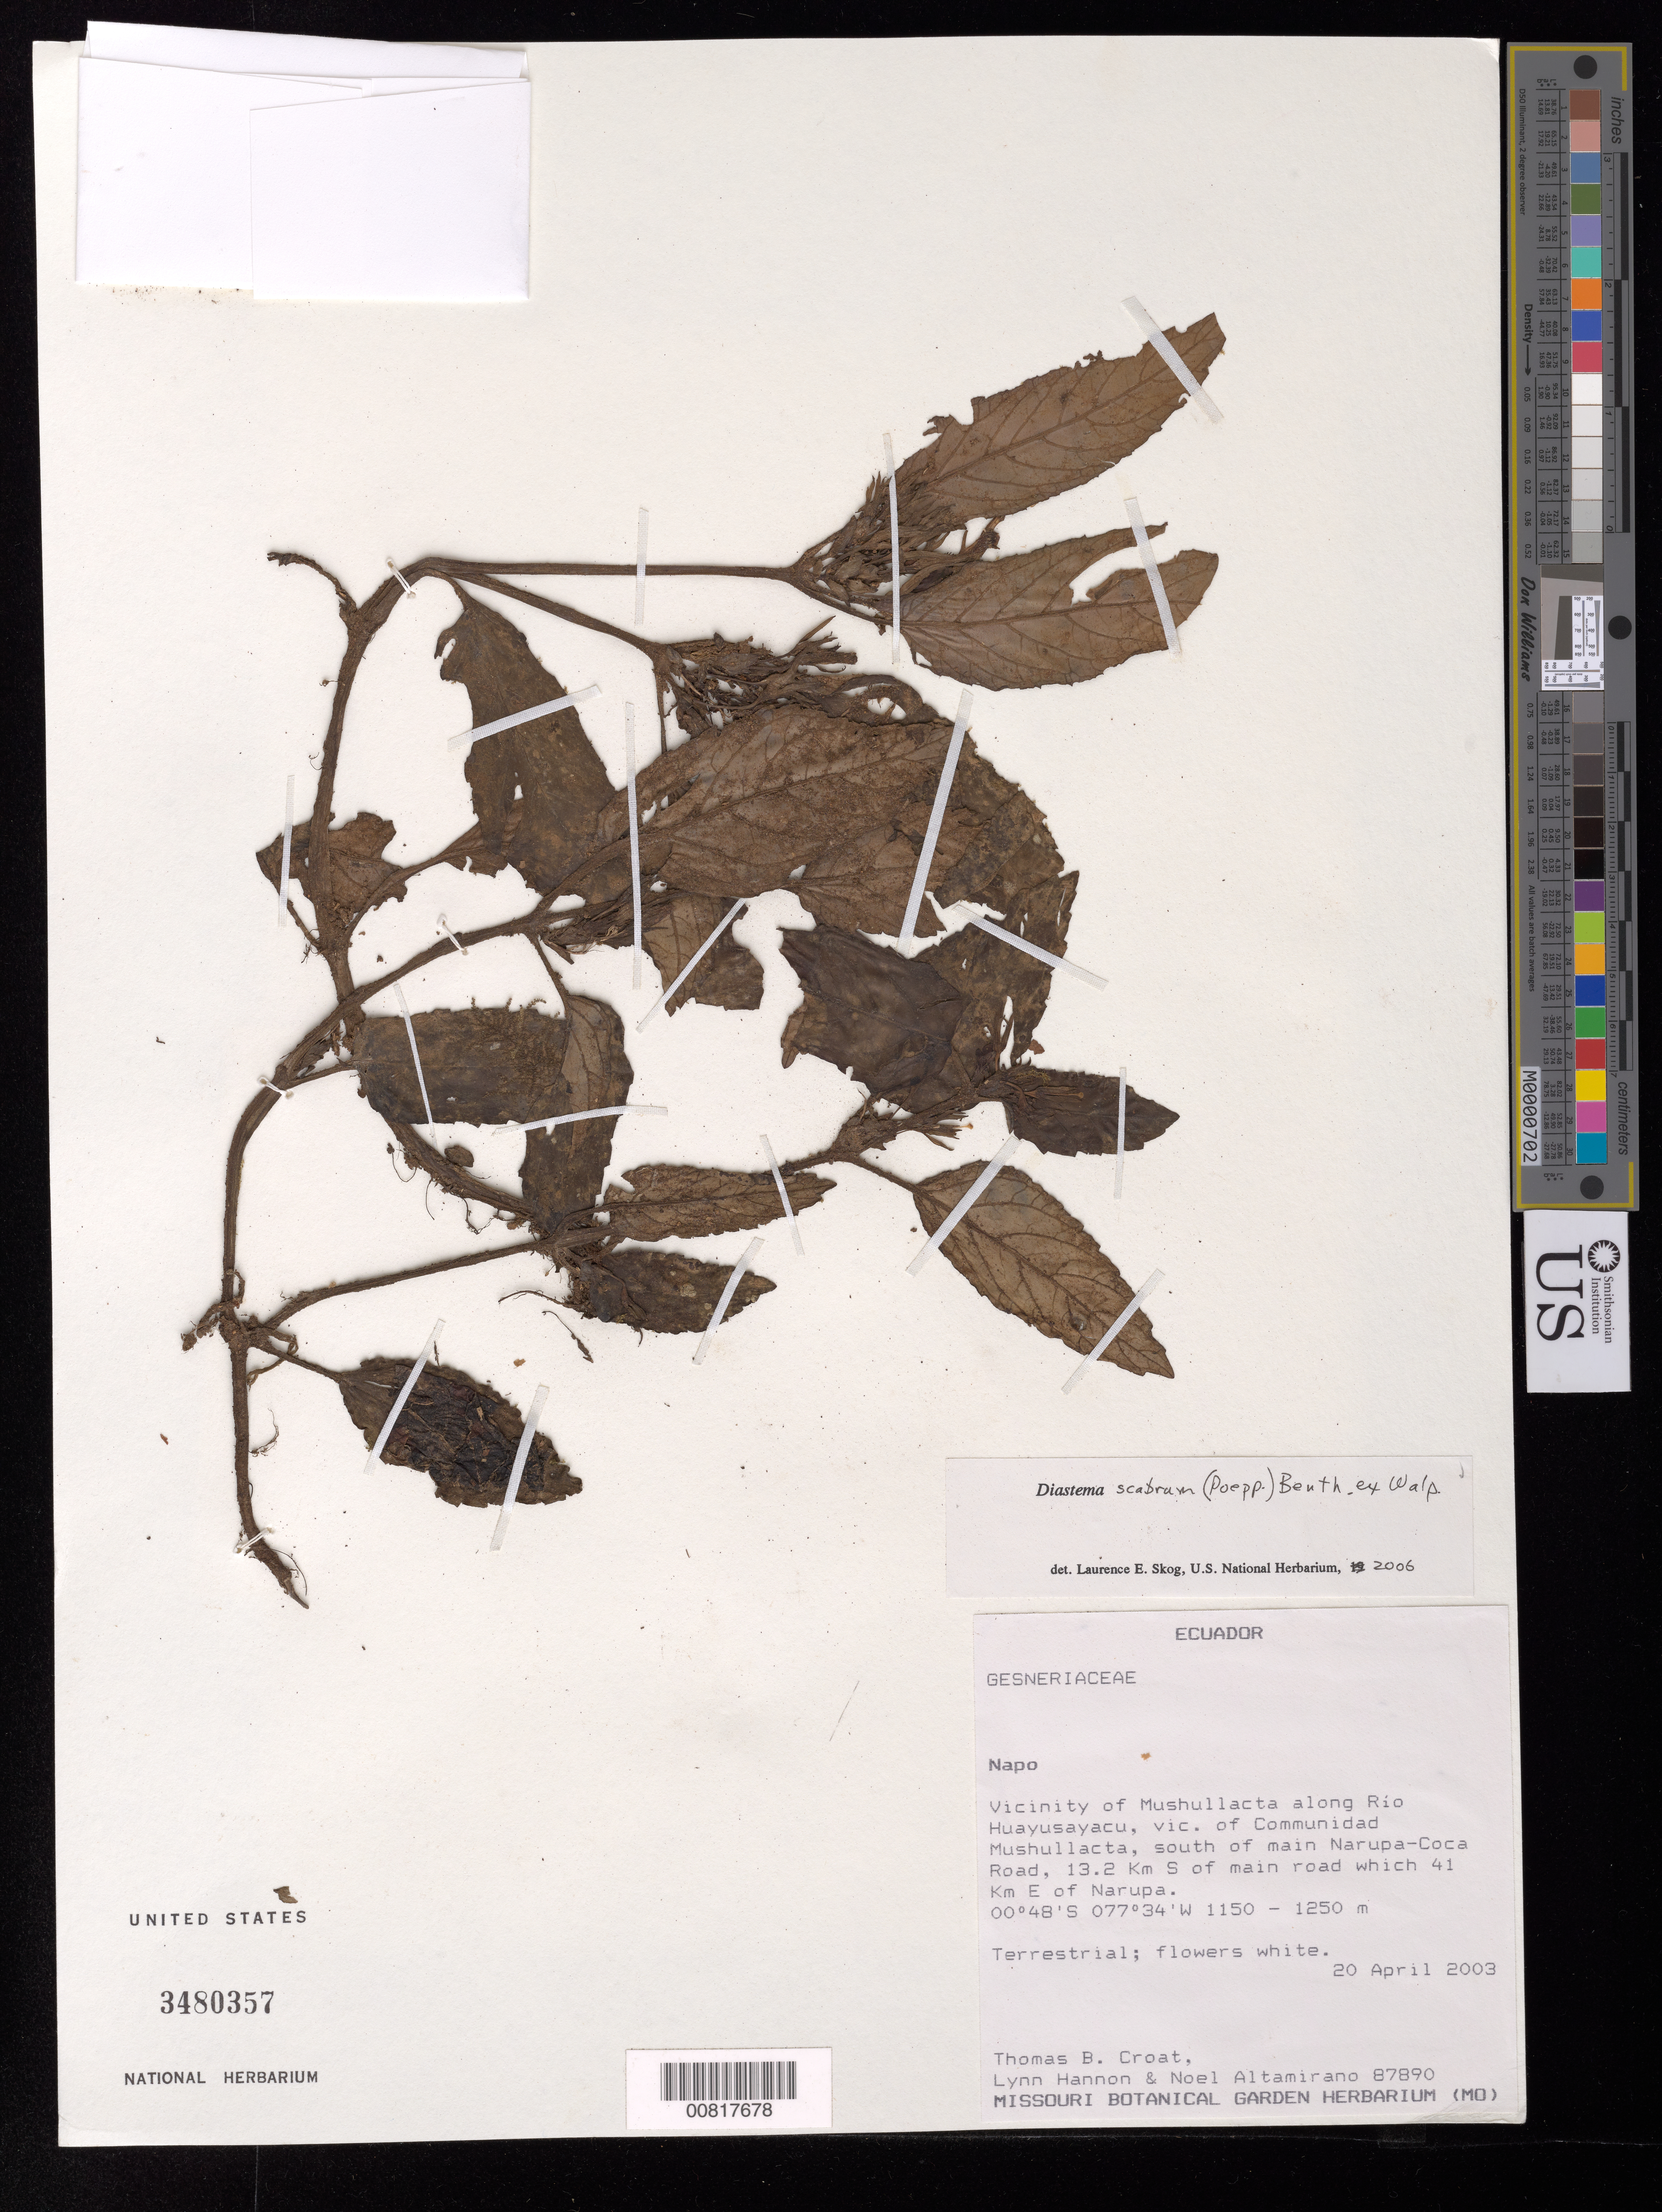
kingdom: Plantae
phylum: Tracheophyta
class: Magnoliopsida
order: Lamiales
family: Gesneriaceae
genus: Diastema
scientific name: Diastema scabrum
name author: (Poepp.) Benth. ex Walp.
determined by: Skog, Laurence E.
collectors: T. B. Croat, L. Hannon & N. Altamirano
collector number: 87890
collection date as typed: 20 Apr 2003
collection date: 2003-04-20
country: Ecuador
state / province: Napo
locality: Vicinity of Mushullacta along Rio Huayasayacu, vic. of Communidad Mushullacta, south of main Narup-Coca Road, 13.2 km S of main road which 41 km E of Narup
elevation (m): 1150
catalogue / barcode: US 3480357